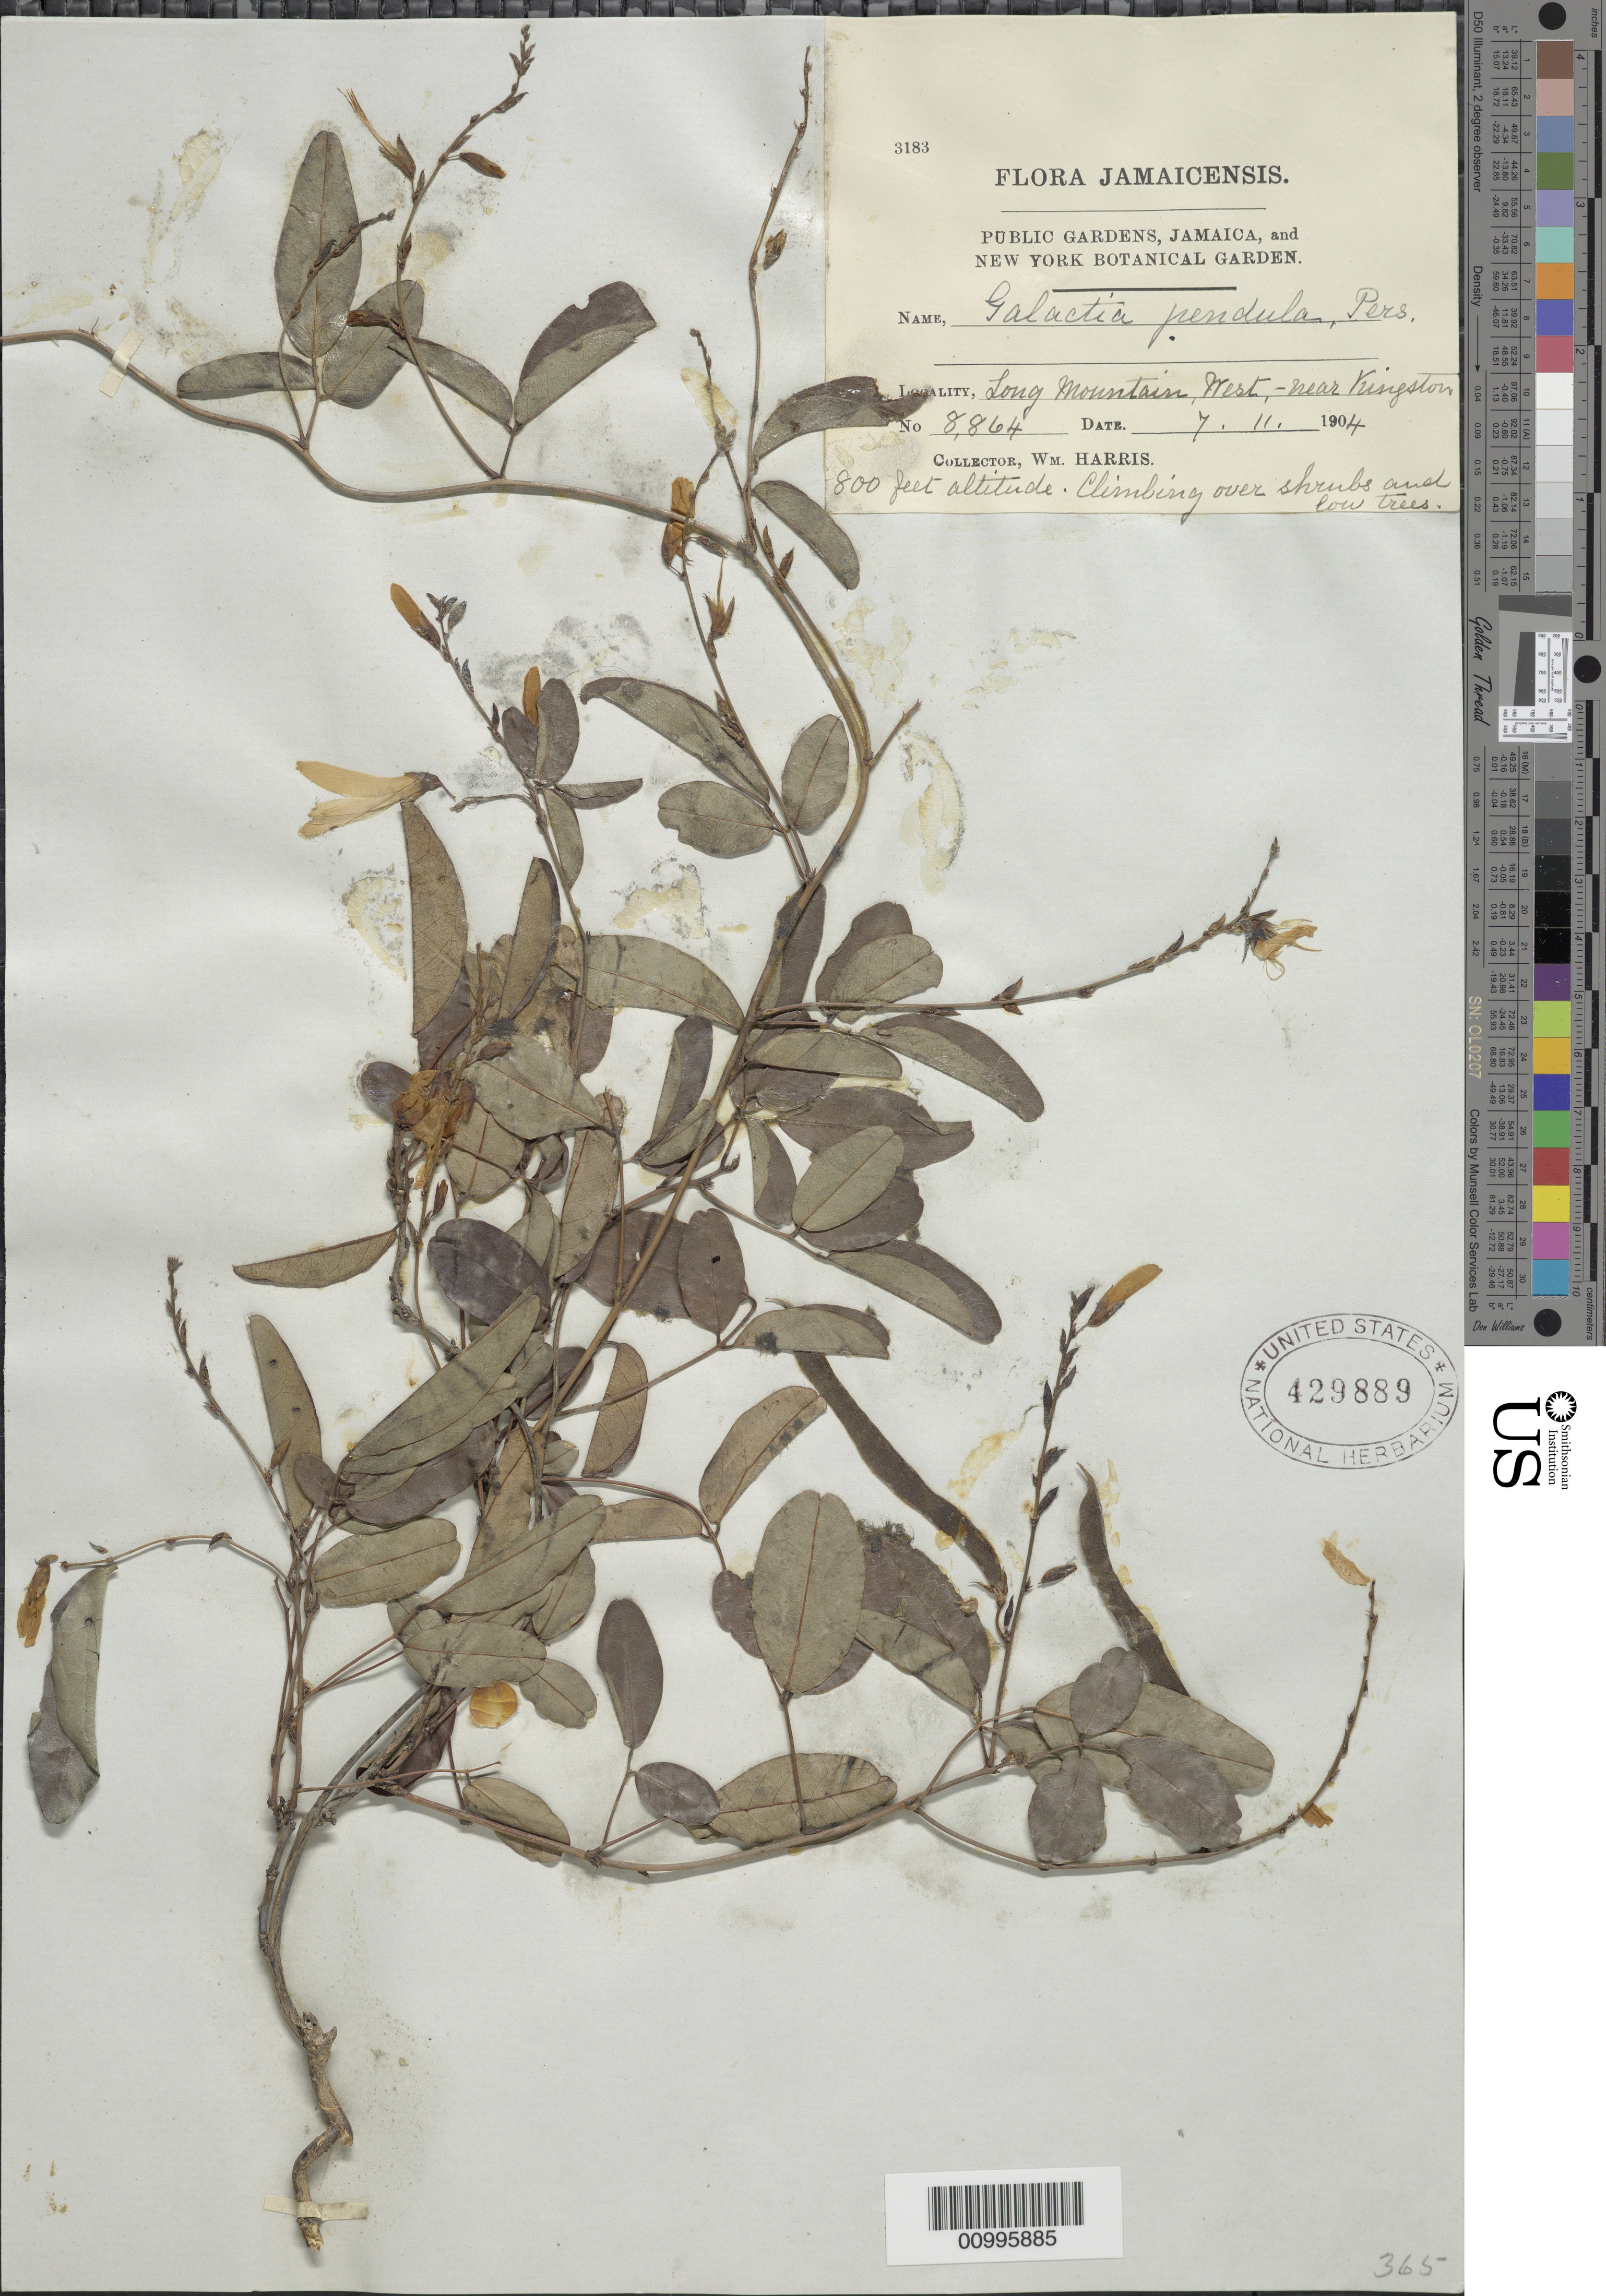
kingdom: Plantae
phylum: Tracheophyta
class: Magnoliopsida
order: Fabales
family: Fabaceae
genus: Galactia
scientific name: Galactia pendula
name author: Pers.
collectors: W. Harvey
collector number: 8864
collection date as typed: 11 Jul 1904 or 07 Nov 1904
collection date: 1904-07-11 or 1904-11-07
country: Jamaica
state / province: Kingston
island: Jamaica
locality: Long Mountain, W-near Kingston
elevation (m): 244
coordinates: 0 N, 0 E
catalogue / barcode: US 429889